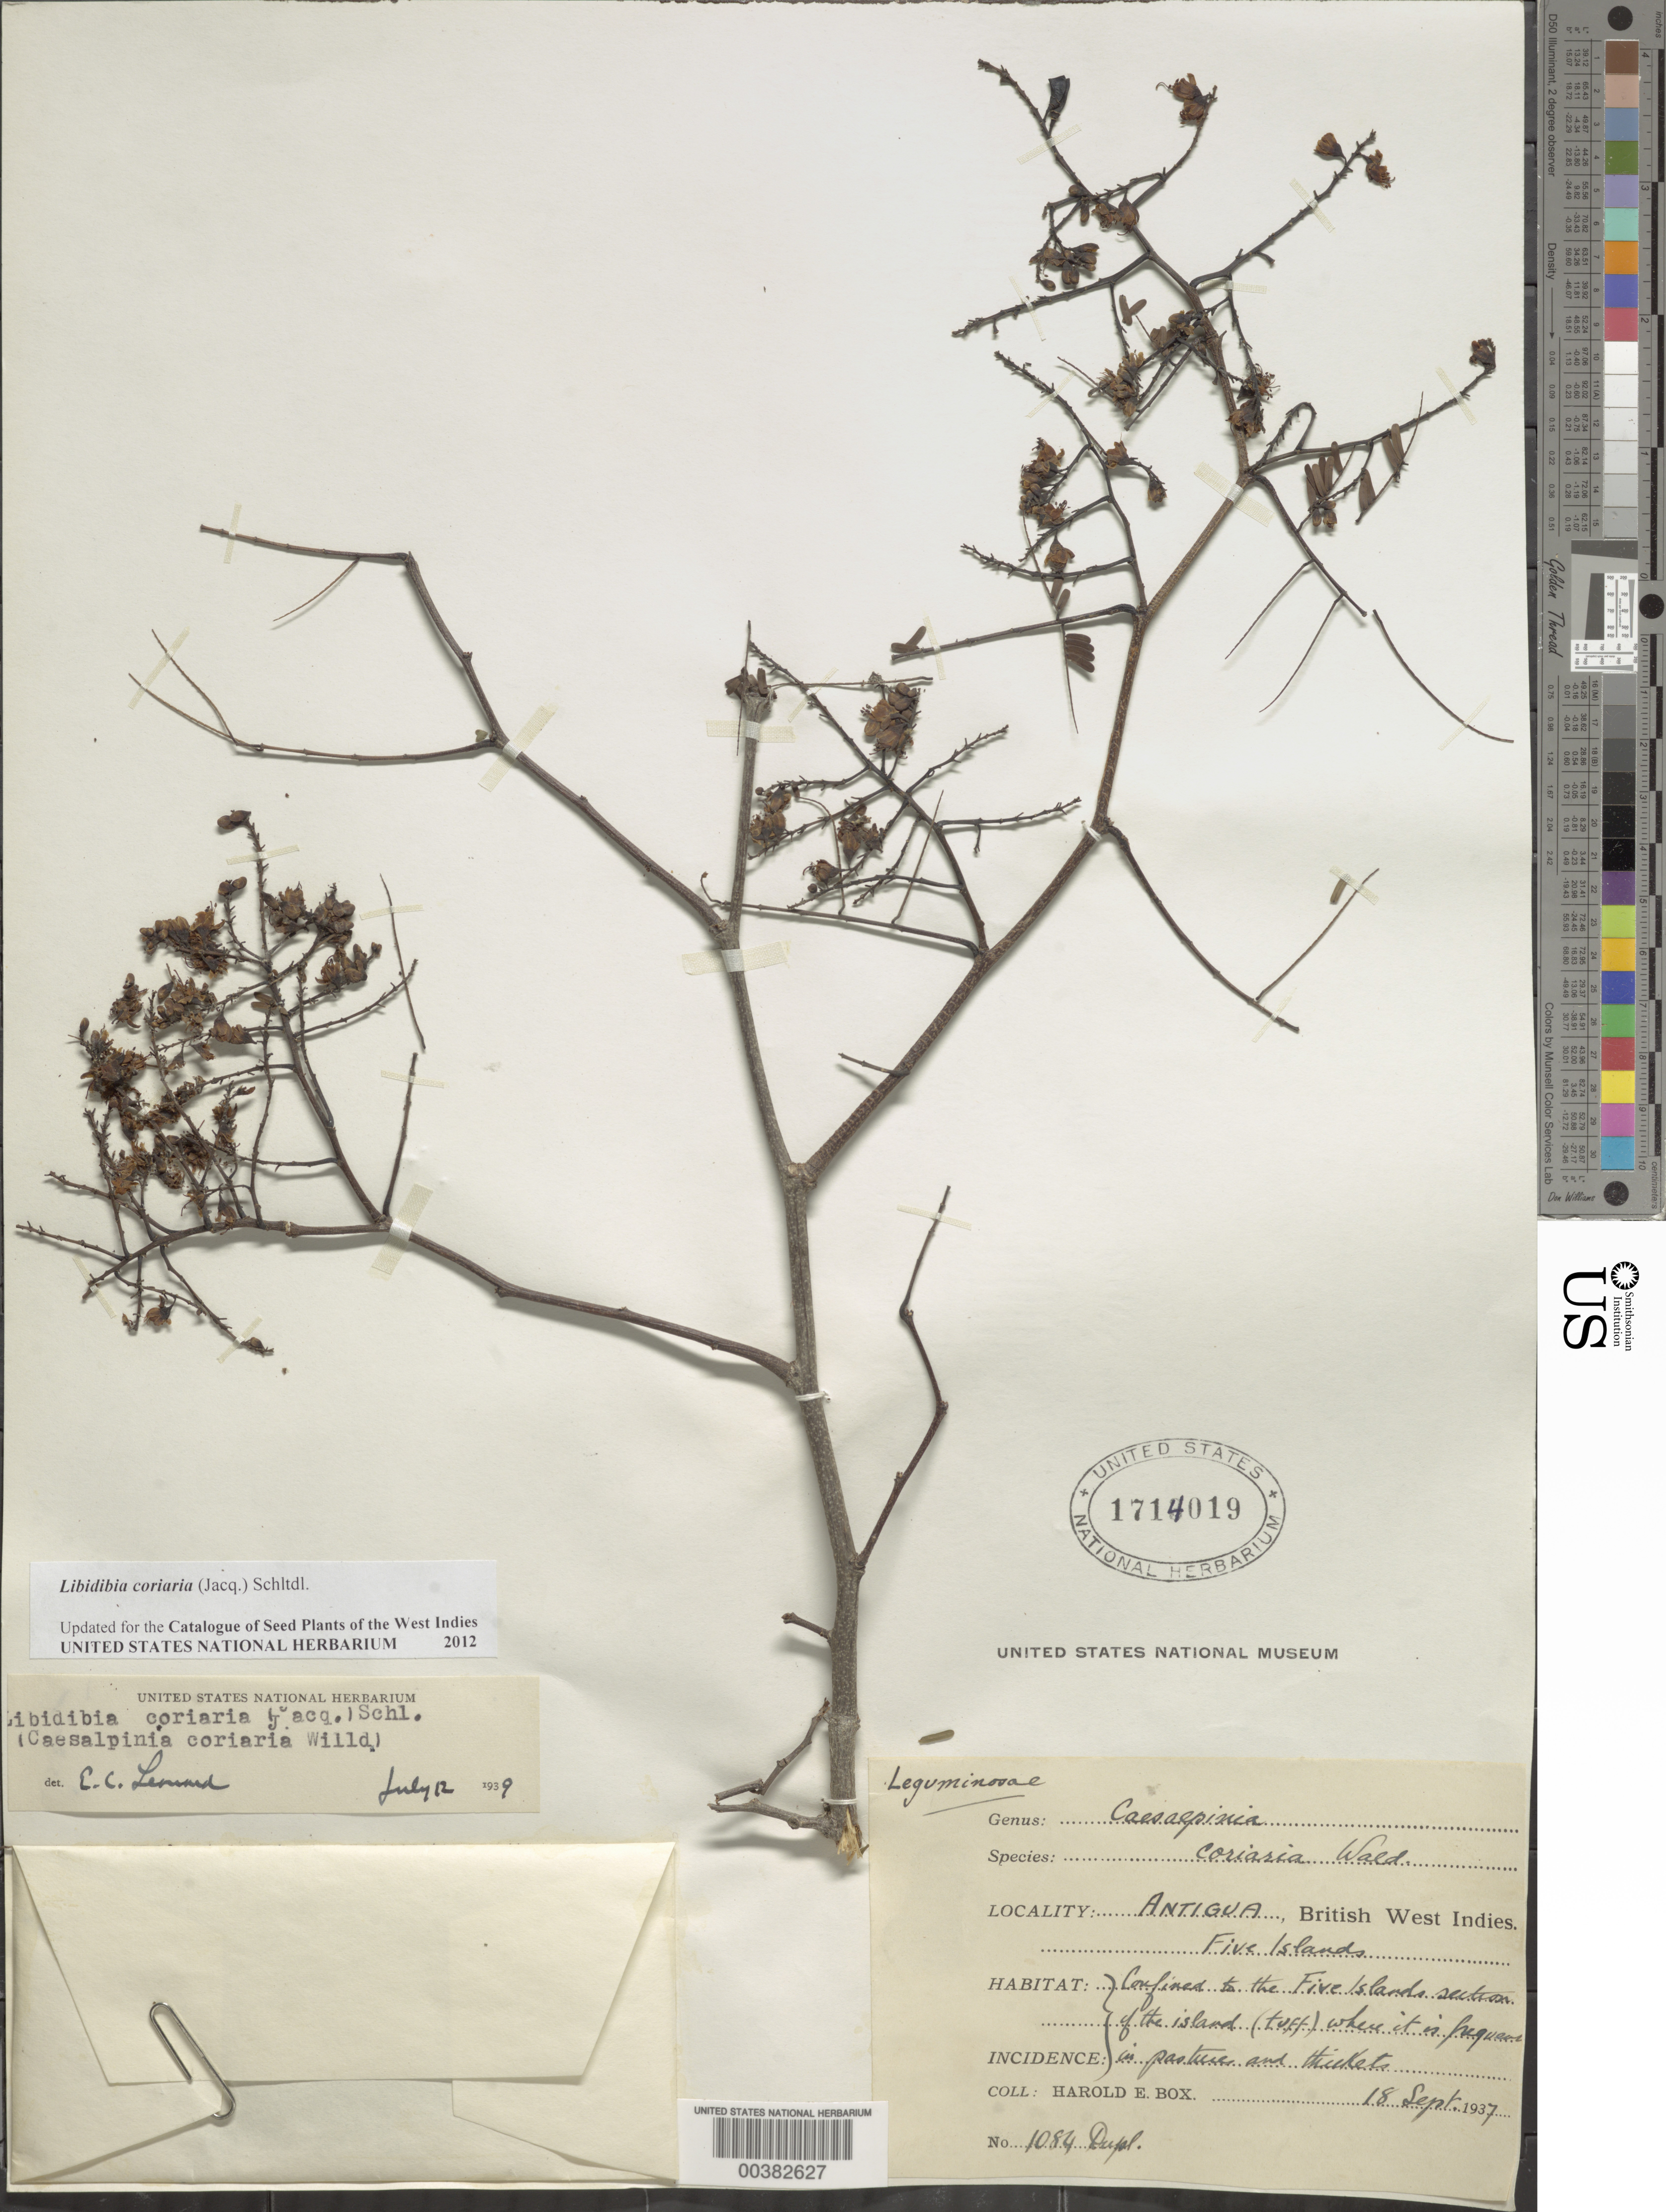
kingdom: Plantae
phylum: Tracheophyta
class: Magnoliopsida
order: Fabales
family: Fabaceae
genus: Libidibia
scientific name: Libidibia coriaria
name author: (Jacq.) Schltdl.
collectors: H. E. Box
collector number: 1084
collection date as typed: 18 Sep 1937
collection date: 1937-09-18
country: Antigua and Barbuda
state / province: Saint John / Saint Mary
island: Antigua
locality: Five Islands section of island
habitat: Pasture and thickets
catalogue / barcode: US 1714019